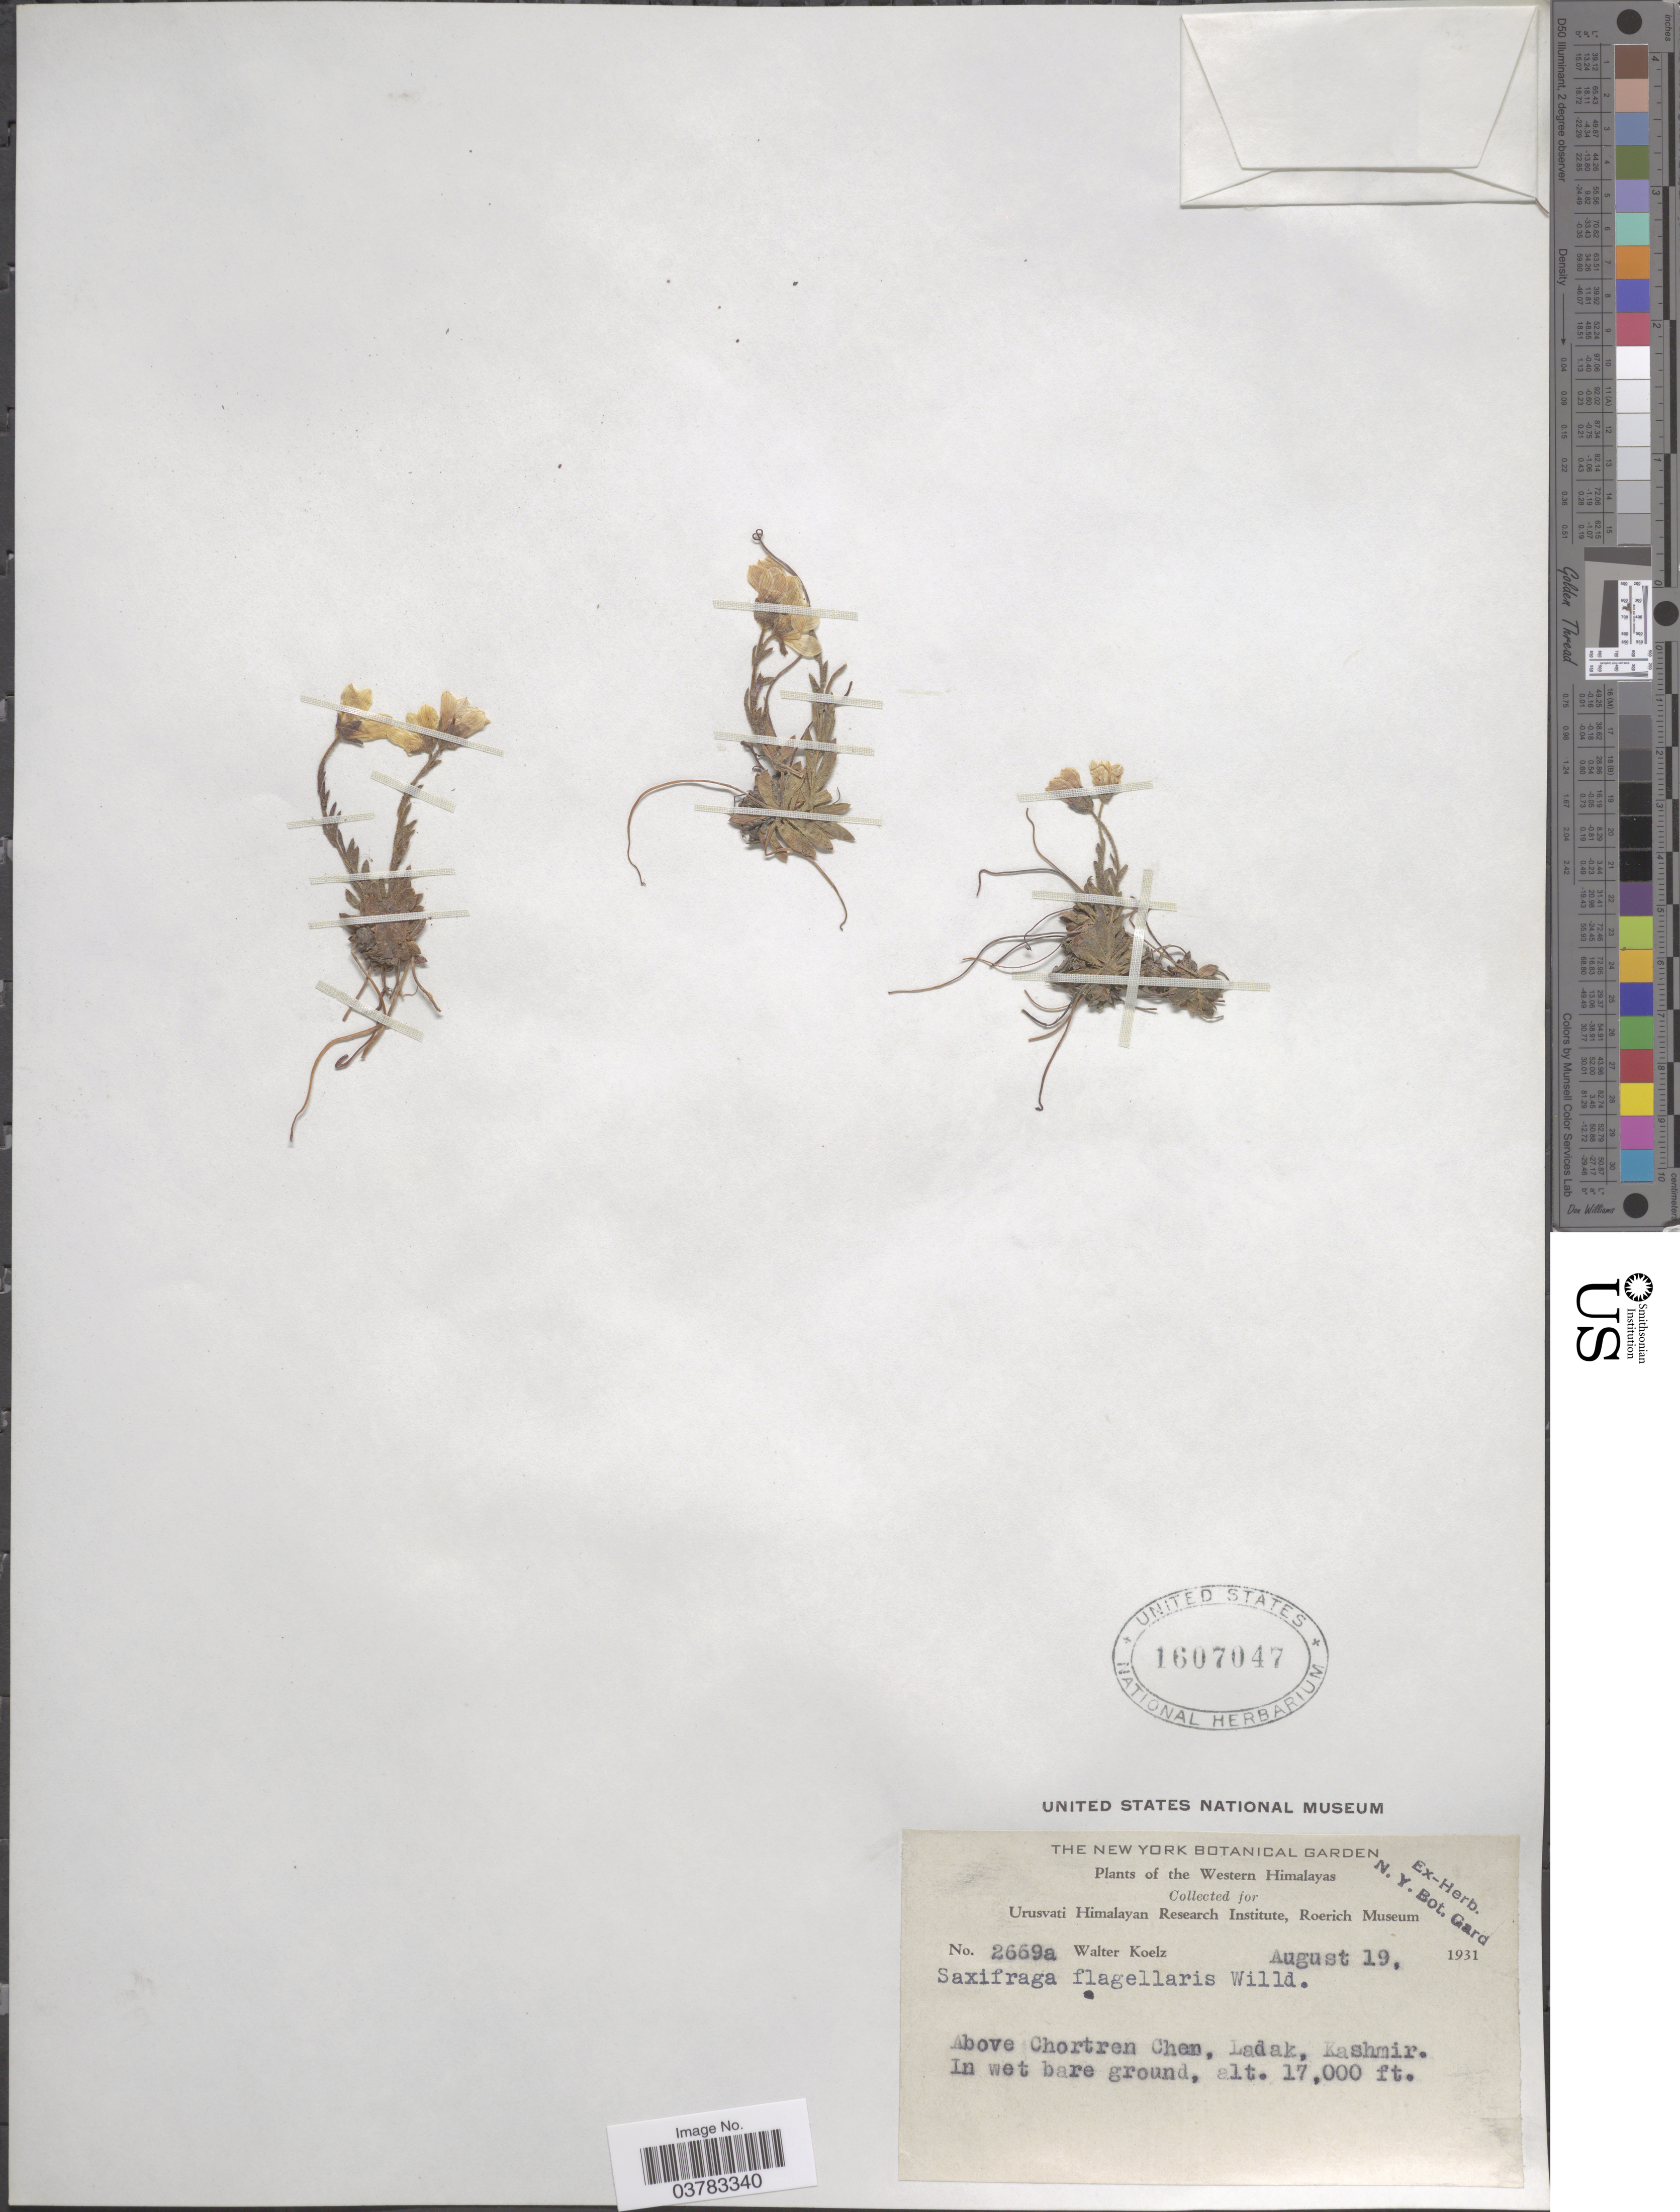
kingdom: Plantae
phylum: Tracheophyta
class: Magnoliopsida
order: Saxifragales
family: Saxifragaceae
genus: Saxifraga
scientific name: Saxifraga flagellaris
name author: Willd. ex Sternb.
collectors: W. N. Koelz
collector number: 2669a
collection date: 1931-08-19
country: India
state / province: Jammu and Kashmir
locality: Western Himalayas. Above Chortren Chen, Ladan, Kashmir.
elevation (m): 5182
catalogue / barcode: US 1607047